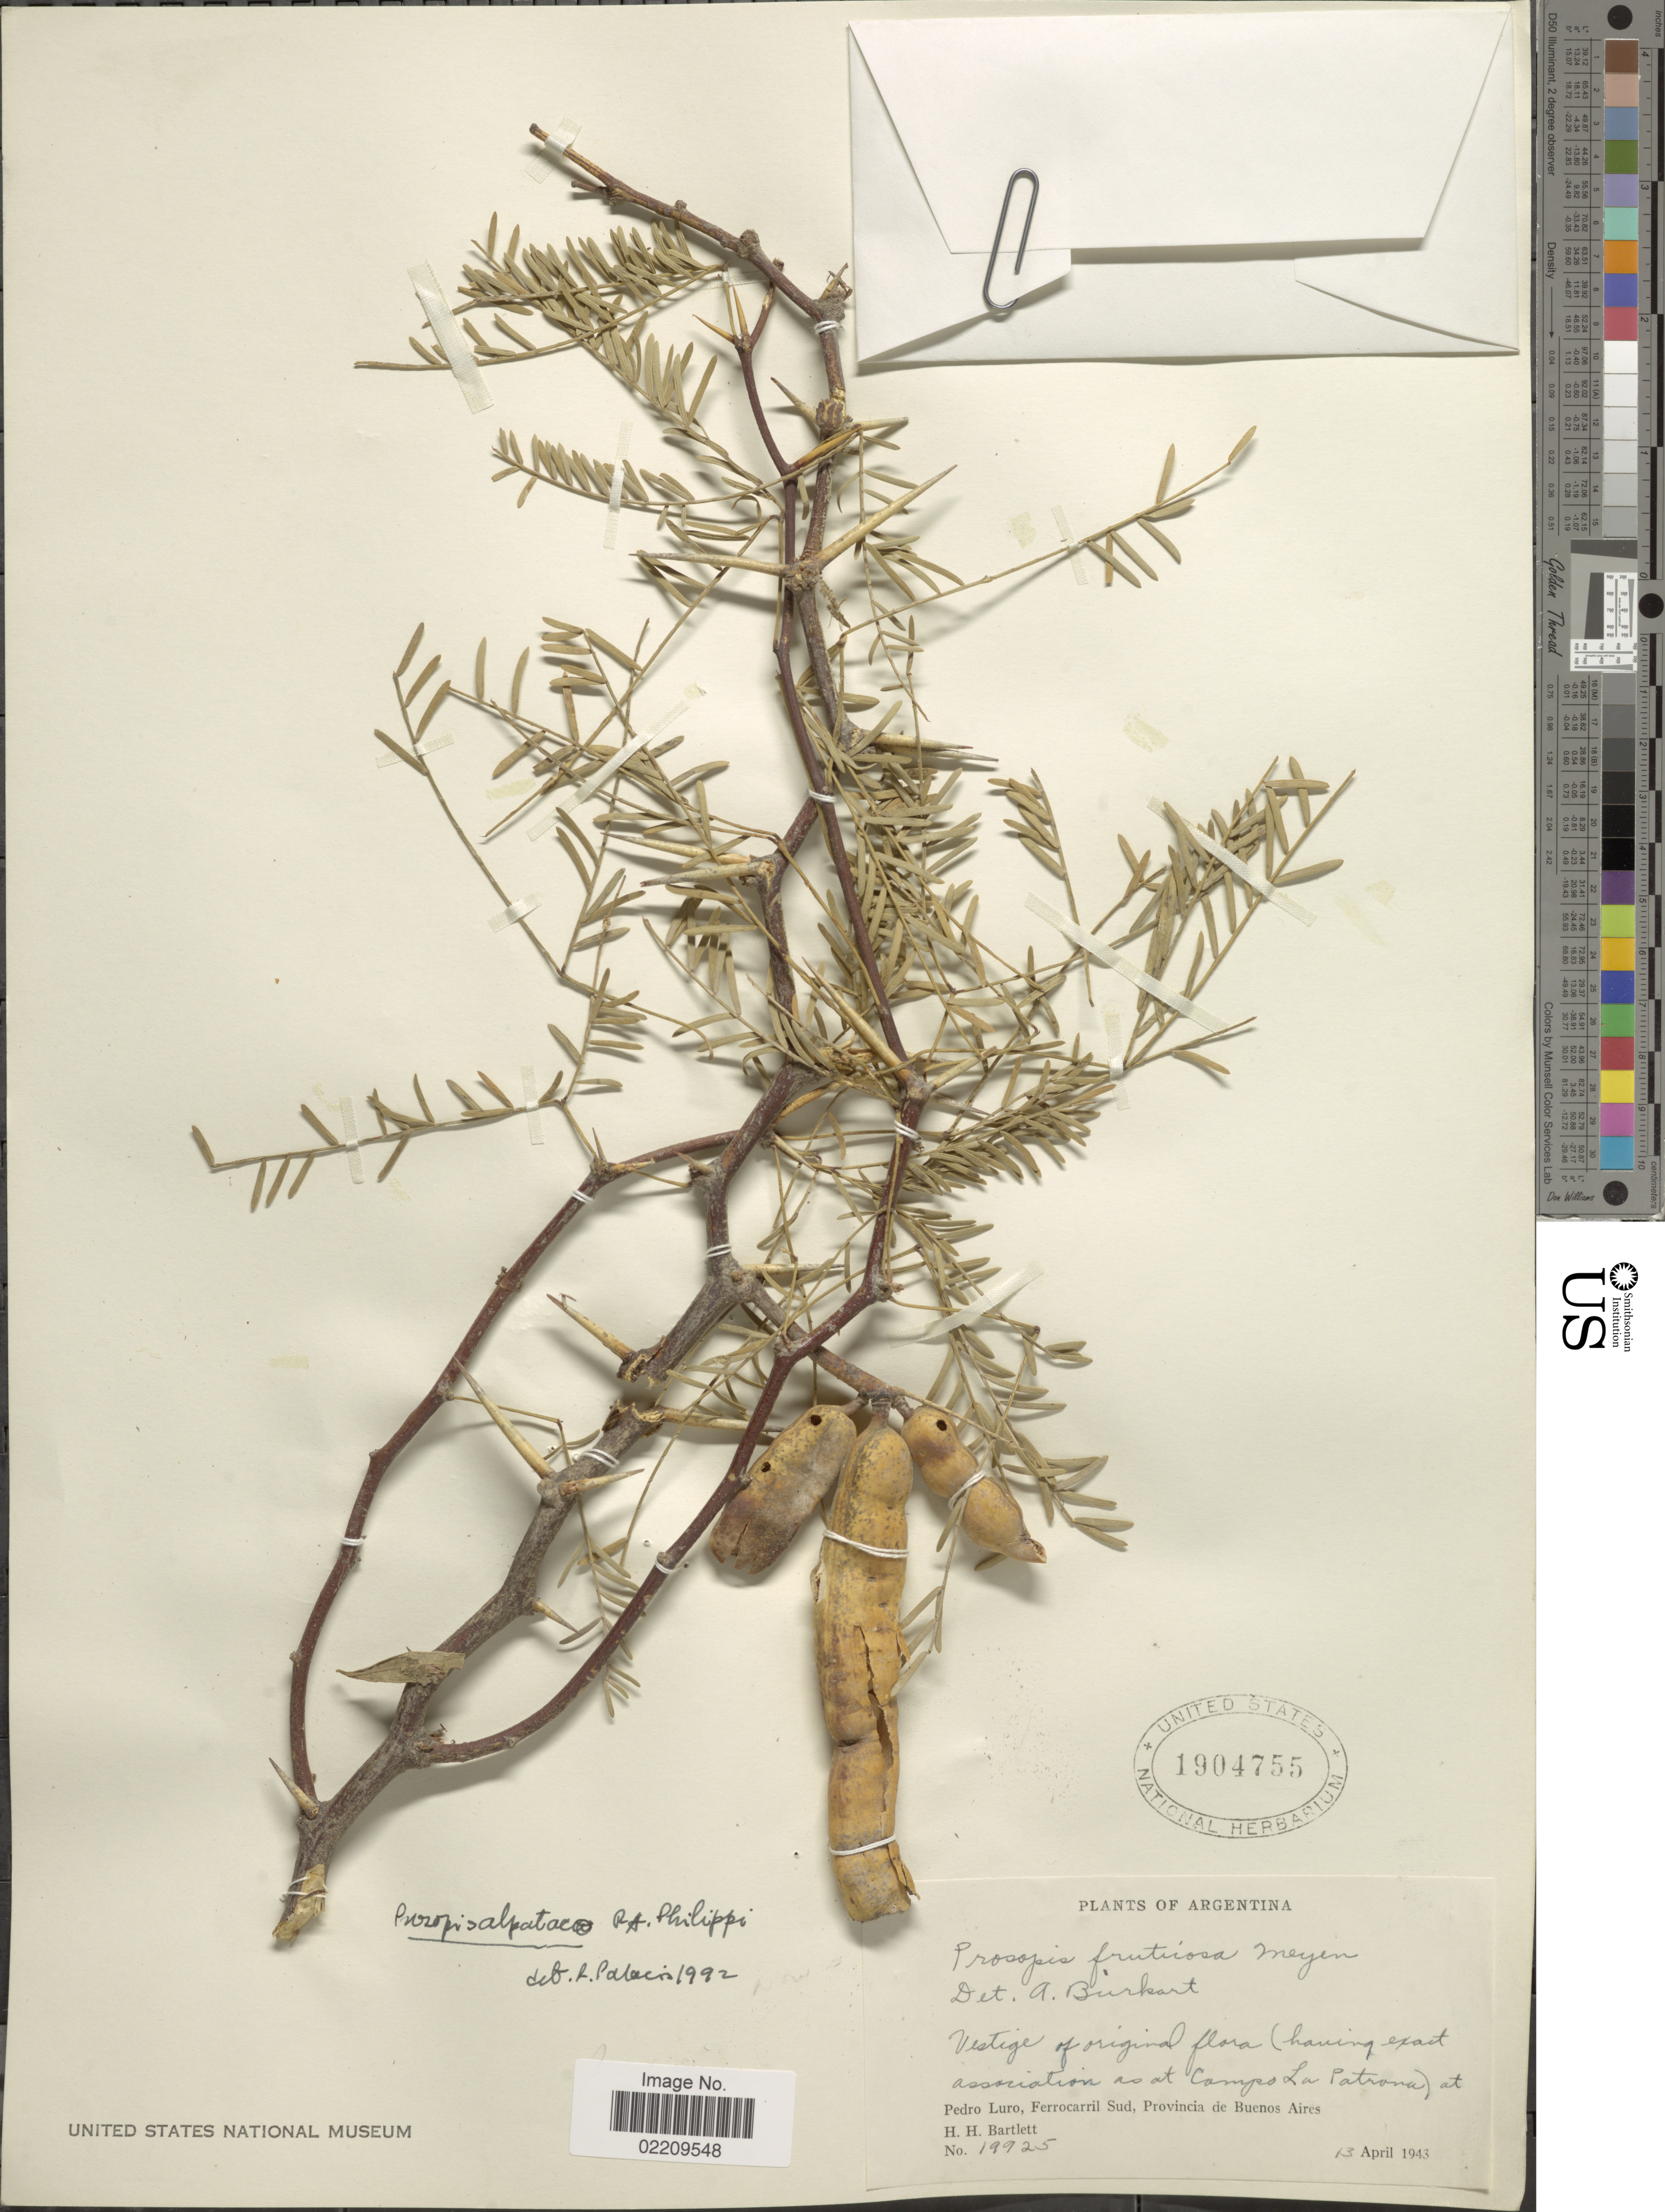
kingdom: Plantae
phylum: Tracheophyta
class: Magnoliopsida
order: Fabales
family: Fabaceae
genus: Neltuma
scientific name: Neltuma alpataco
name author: (Phil.) C. E. Hughes & G.P. Lewis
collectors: H. H. Bartlett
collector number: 19925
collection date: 1943-04-13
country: Argentina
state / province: Buenos Aires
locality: Vestige of original flora (having exact association as at Camp La Patrona) at Pedro Luro, Ferrocarril Sud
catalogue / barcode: US 1904755